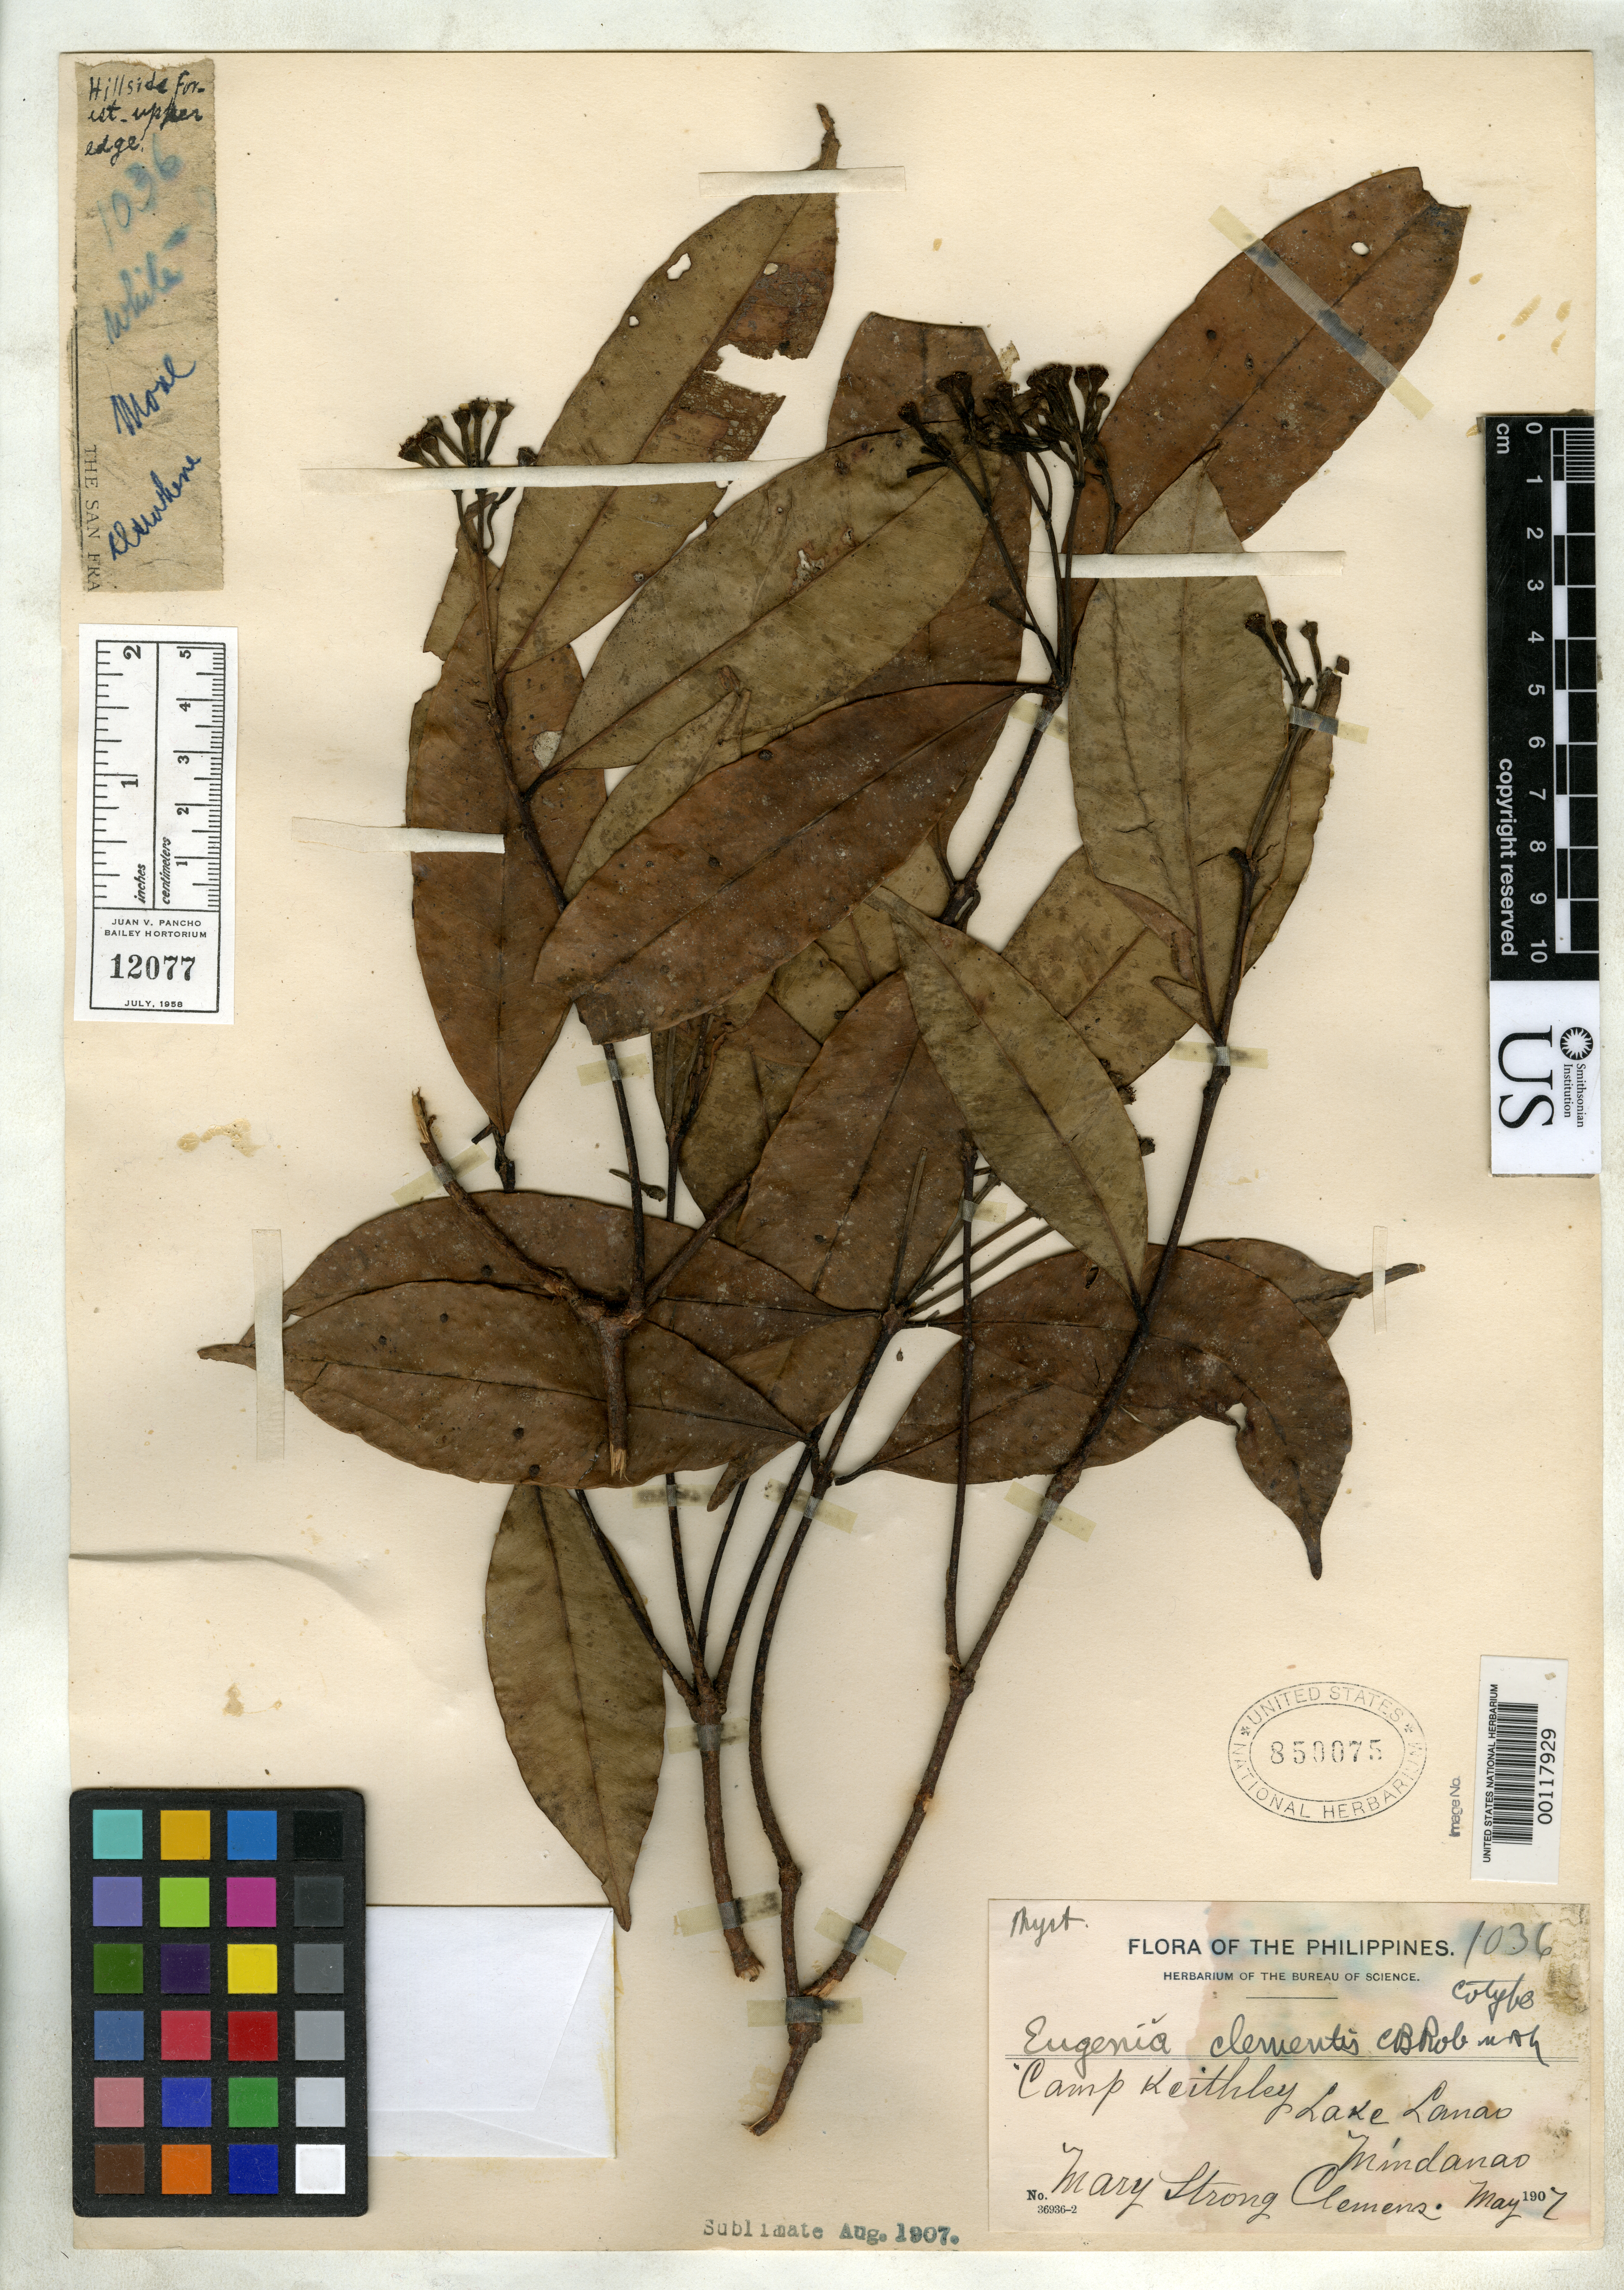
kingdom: Plantae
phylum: Tracheophyta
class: Magnoliopsida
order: Myrtales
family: Myrtaceae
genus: Eugenia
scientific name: Eugenia clementis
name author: C.B. Rob.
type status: Isotype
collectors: M. S. Clemens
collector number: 1036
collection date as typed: May 1907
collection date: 1907-05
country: Philippines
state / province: Muslim Mindanao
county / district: Lanao del Sur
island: Mindanao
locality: Camp Keithley, Lamao.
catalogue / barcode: US 850075